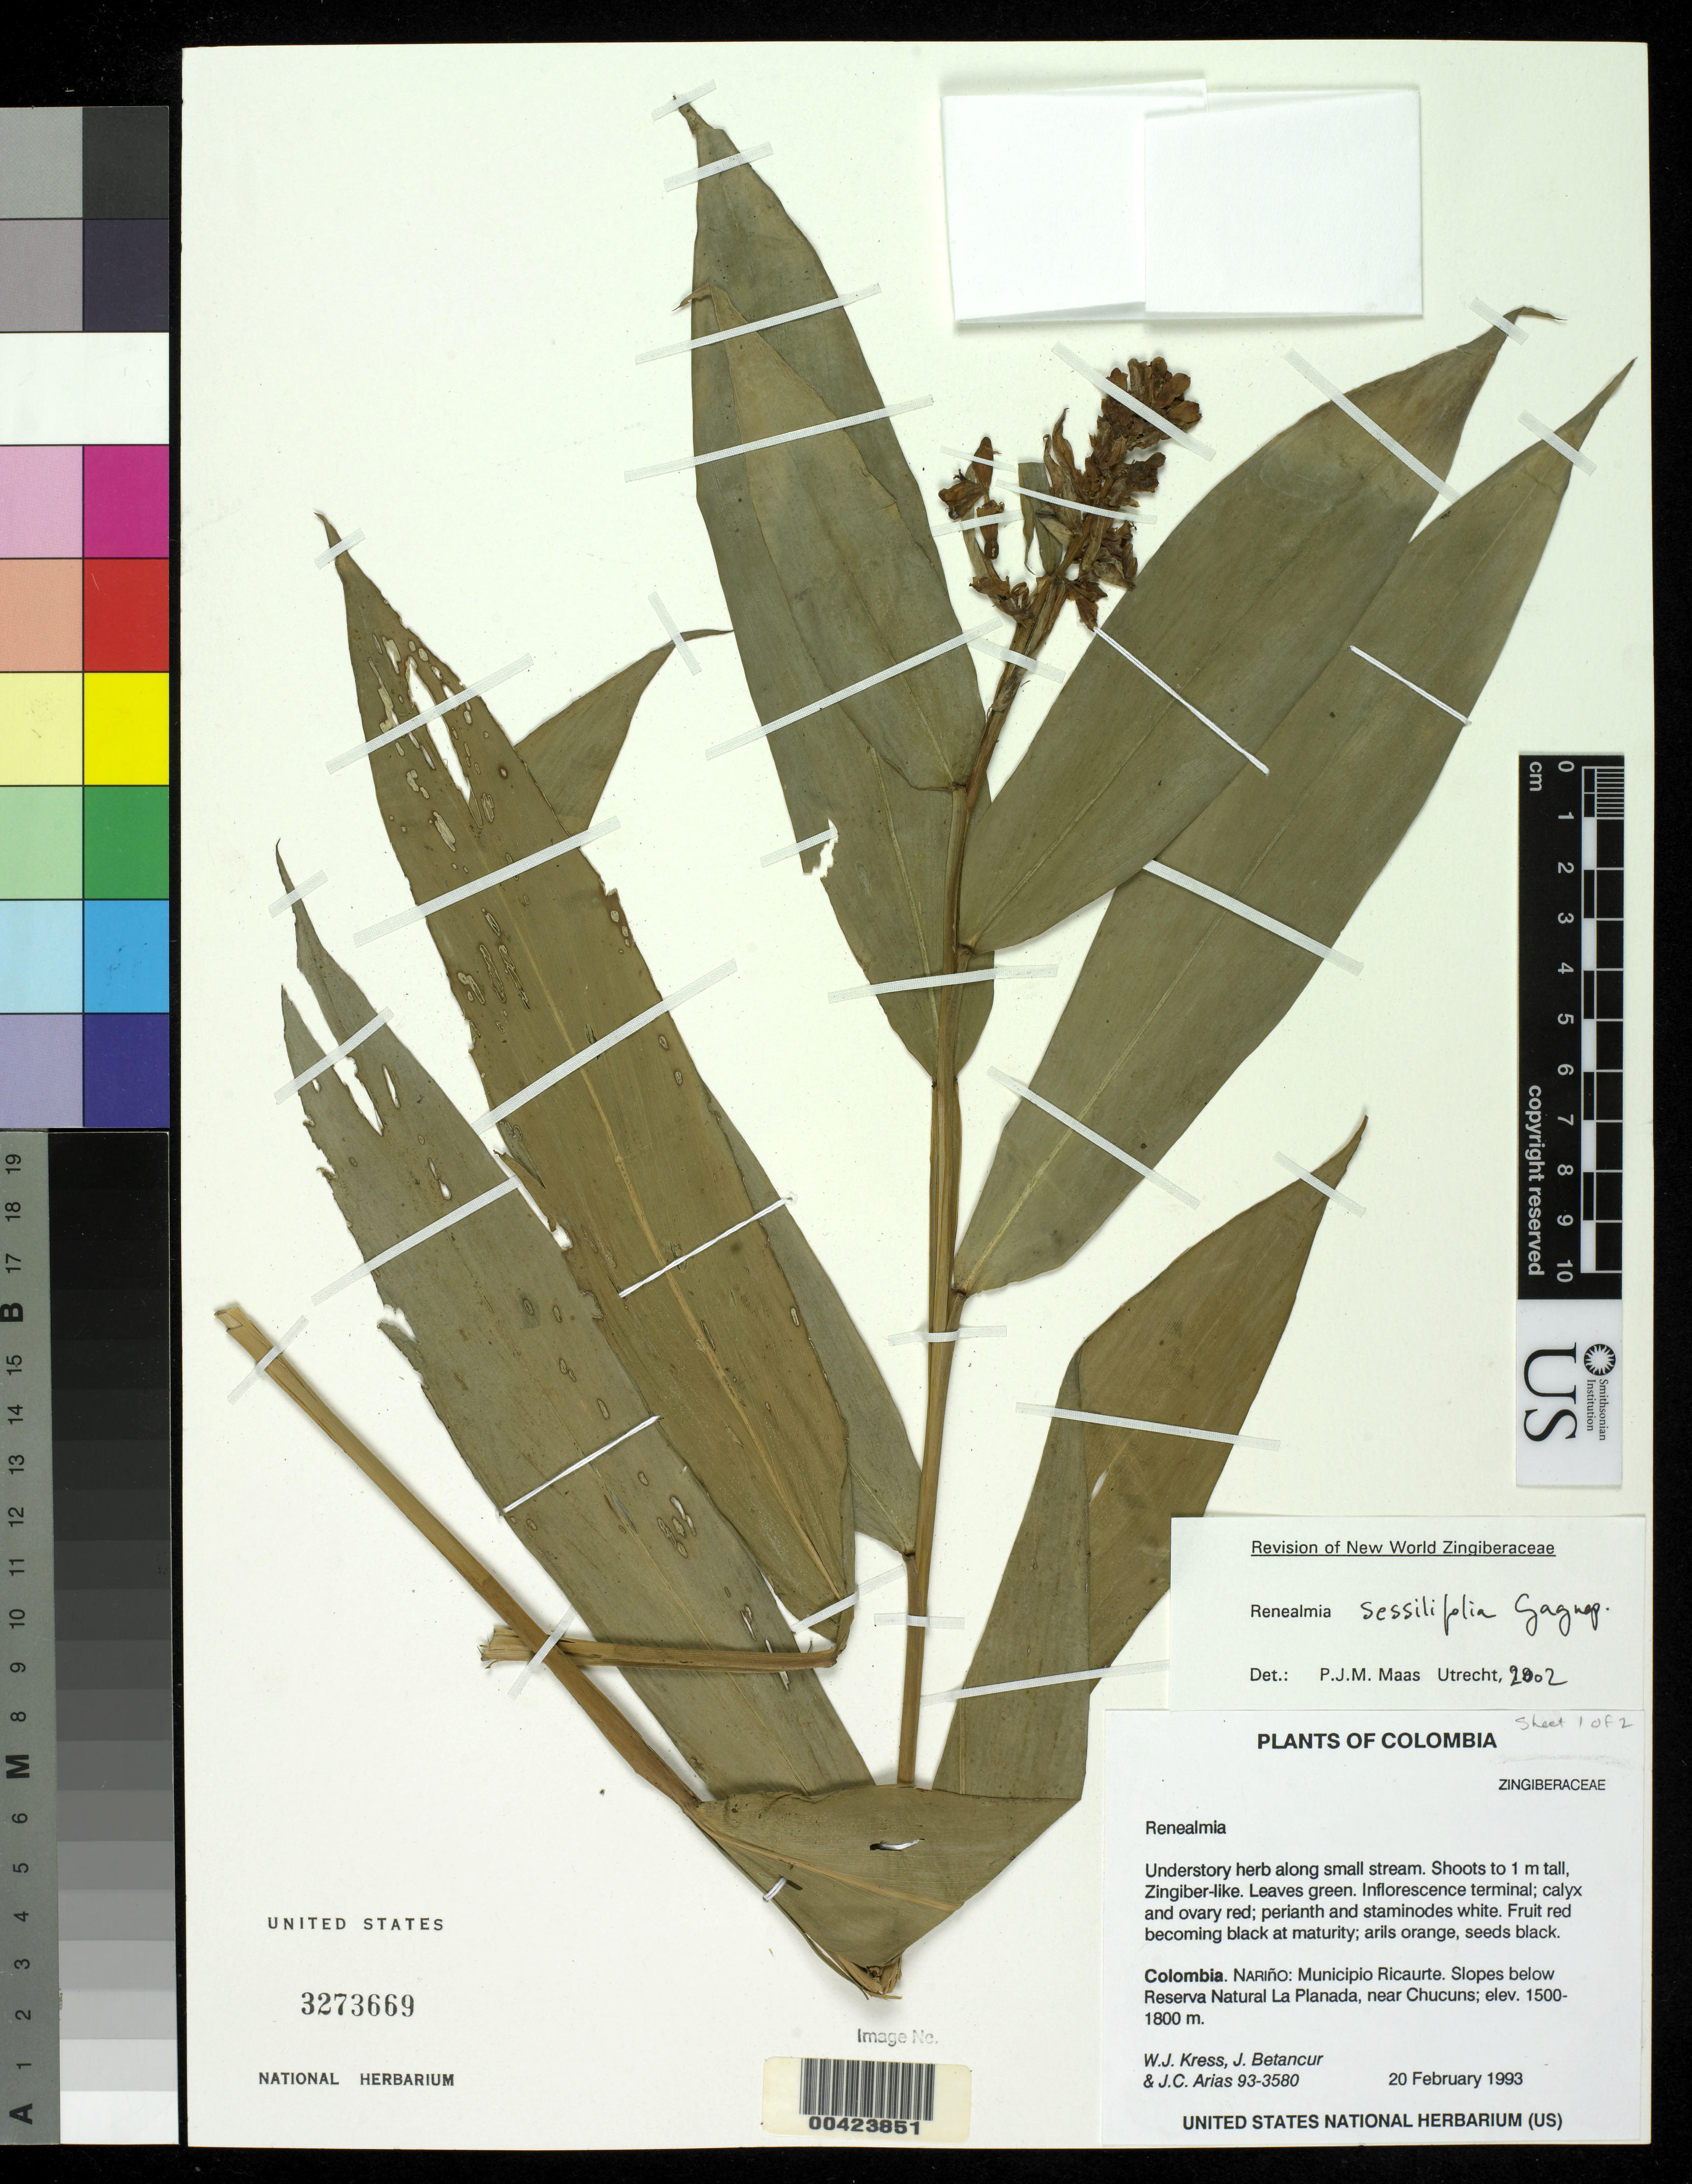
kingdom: Plantae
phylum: Tracheophyta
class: Liliopsida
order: Zingiberales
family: Zingiberaceae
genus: Renealmia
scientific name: Renealmia sessilifolia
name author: Gagnep.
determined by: Maas, Paul J. M.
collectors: W. J. Kress, J. C. Betancur & J. C. Arias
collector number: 93-3580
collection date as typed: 20 Feb 1993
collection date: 1993-02-20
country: Colombia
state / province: Nariño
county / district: Ricaurte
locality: Chucuns, near; below Reserva Natural la Planada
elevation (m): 1500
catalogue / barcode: US 3273669